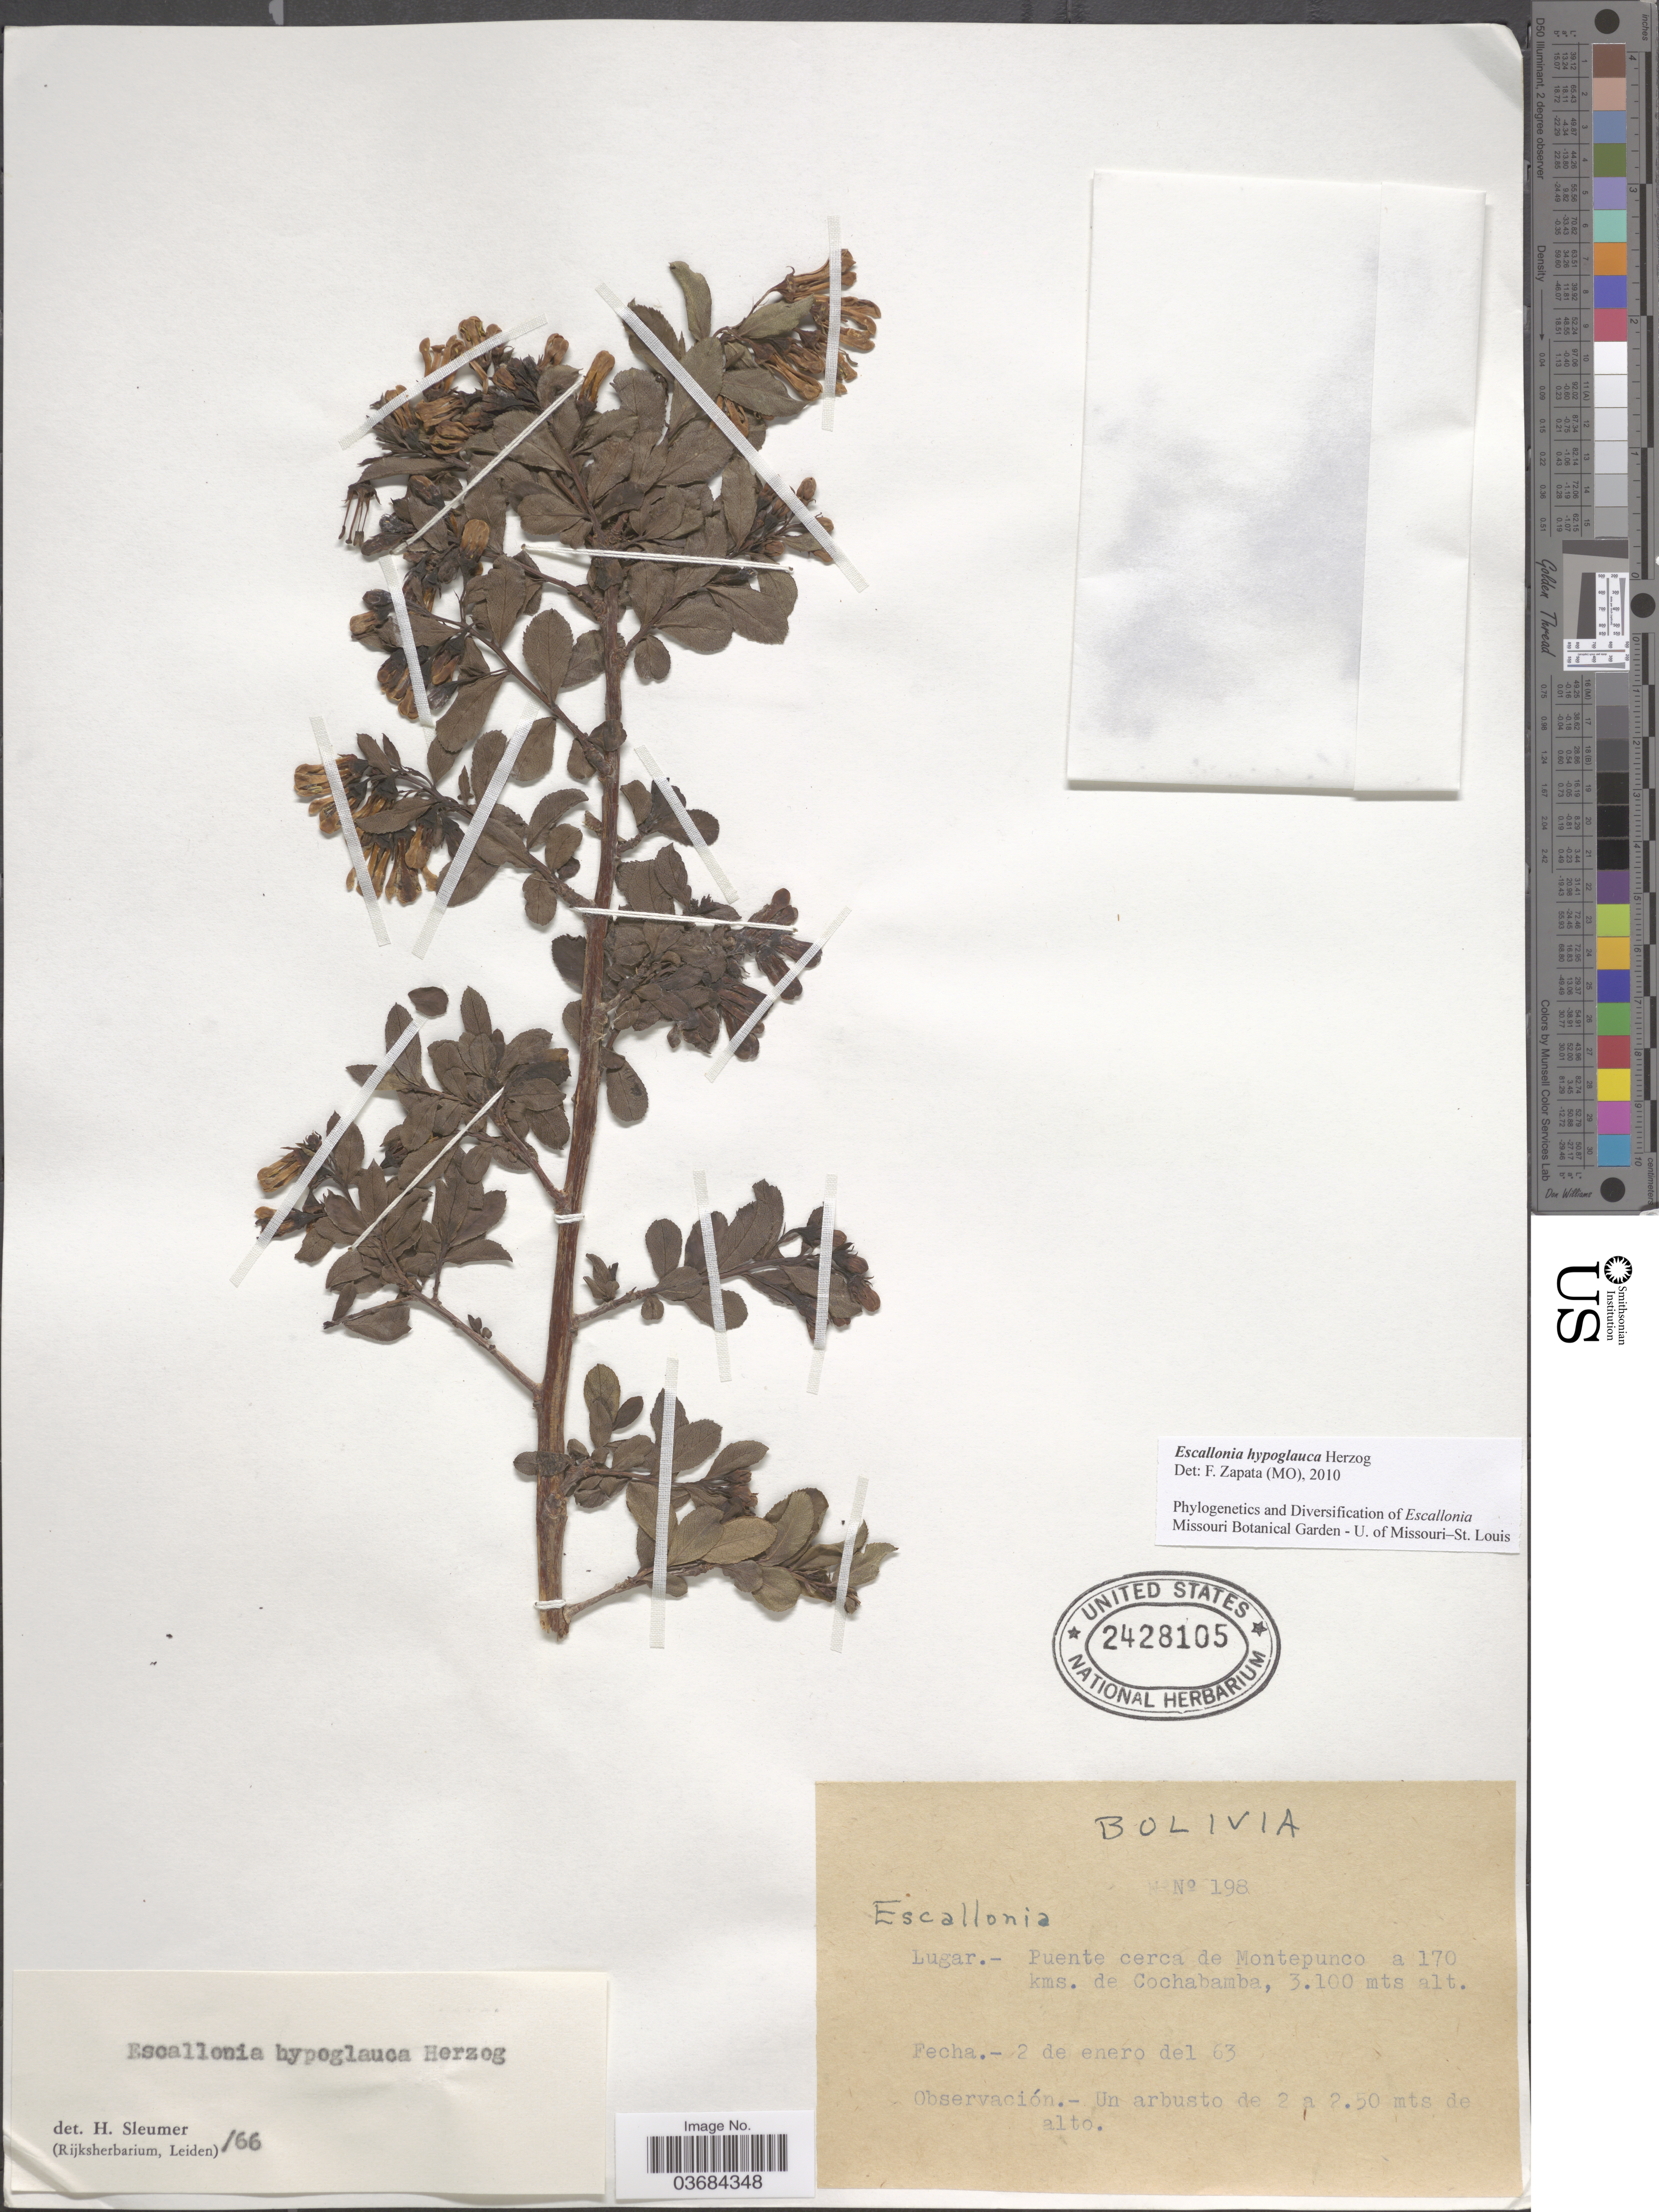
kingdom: Plantae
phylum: Tracheophyta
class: Magnoliopsida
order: Escalloniales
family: Escalloniaceae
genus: Escallonia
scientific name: Escallonia hypoglauca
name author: Herzog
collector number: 198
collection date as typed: Transcribed d/m/y: 2/1/63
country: Bolivia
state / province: Cochabamba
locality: Lugar. - Puente cerca de Montepunco a 170 kms. de Cochabamba.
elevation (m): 3100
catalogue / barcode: US 2428105